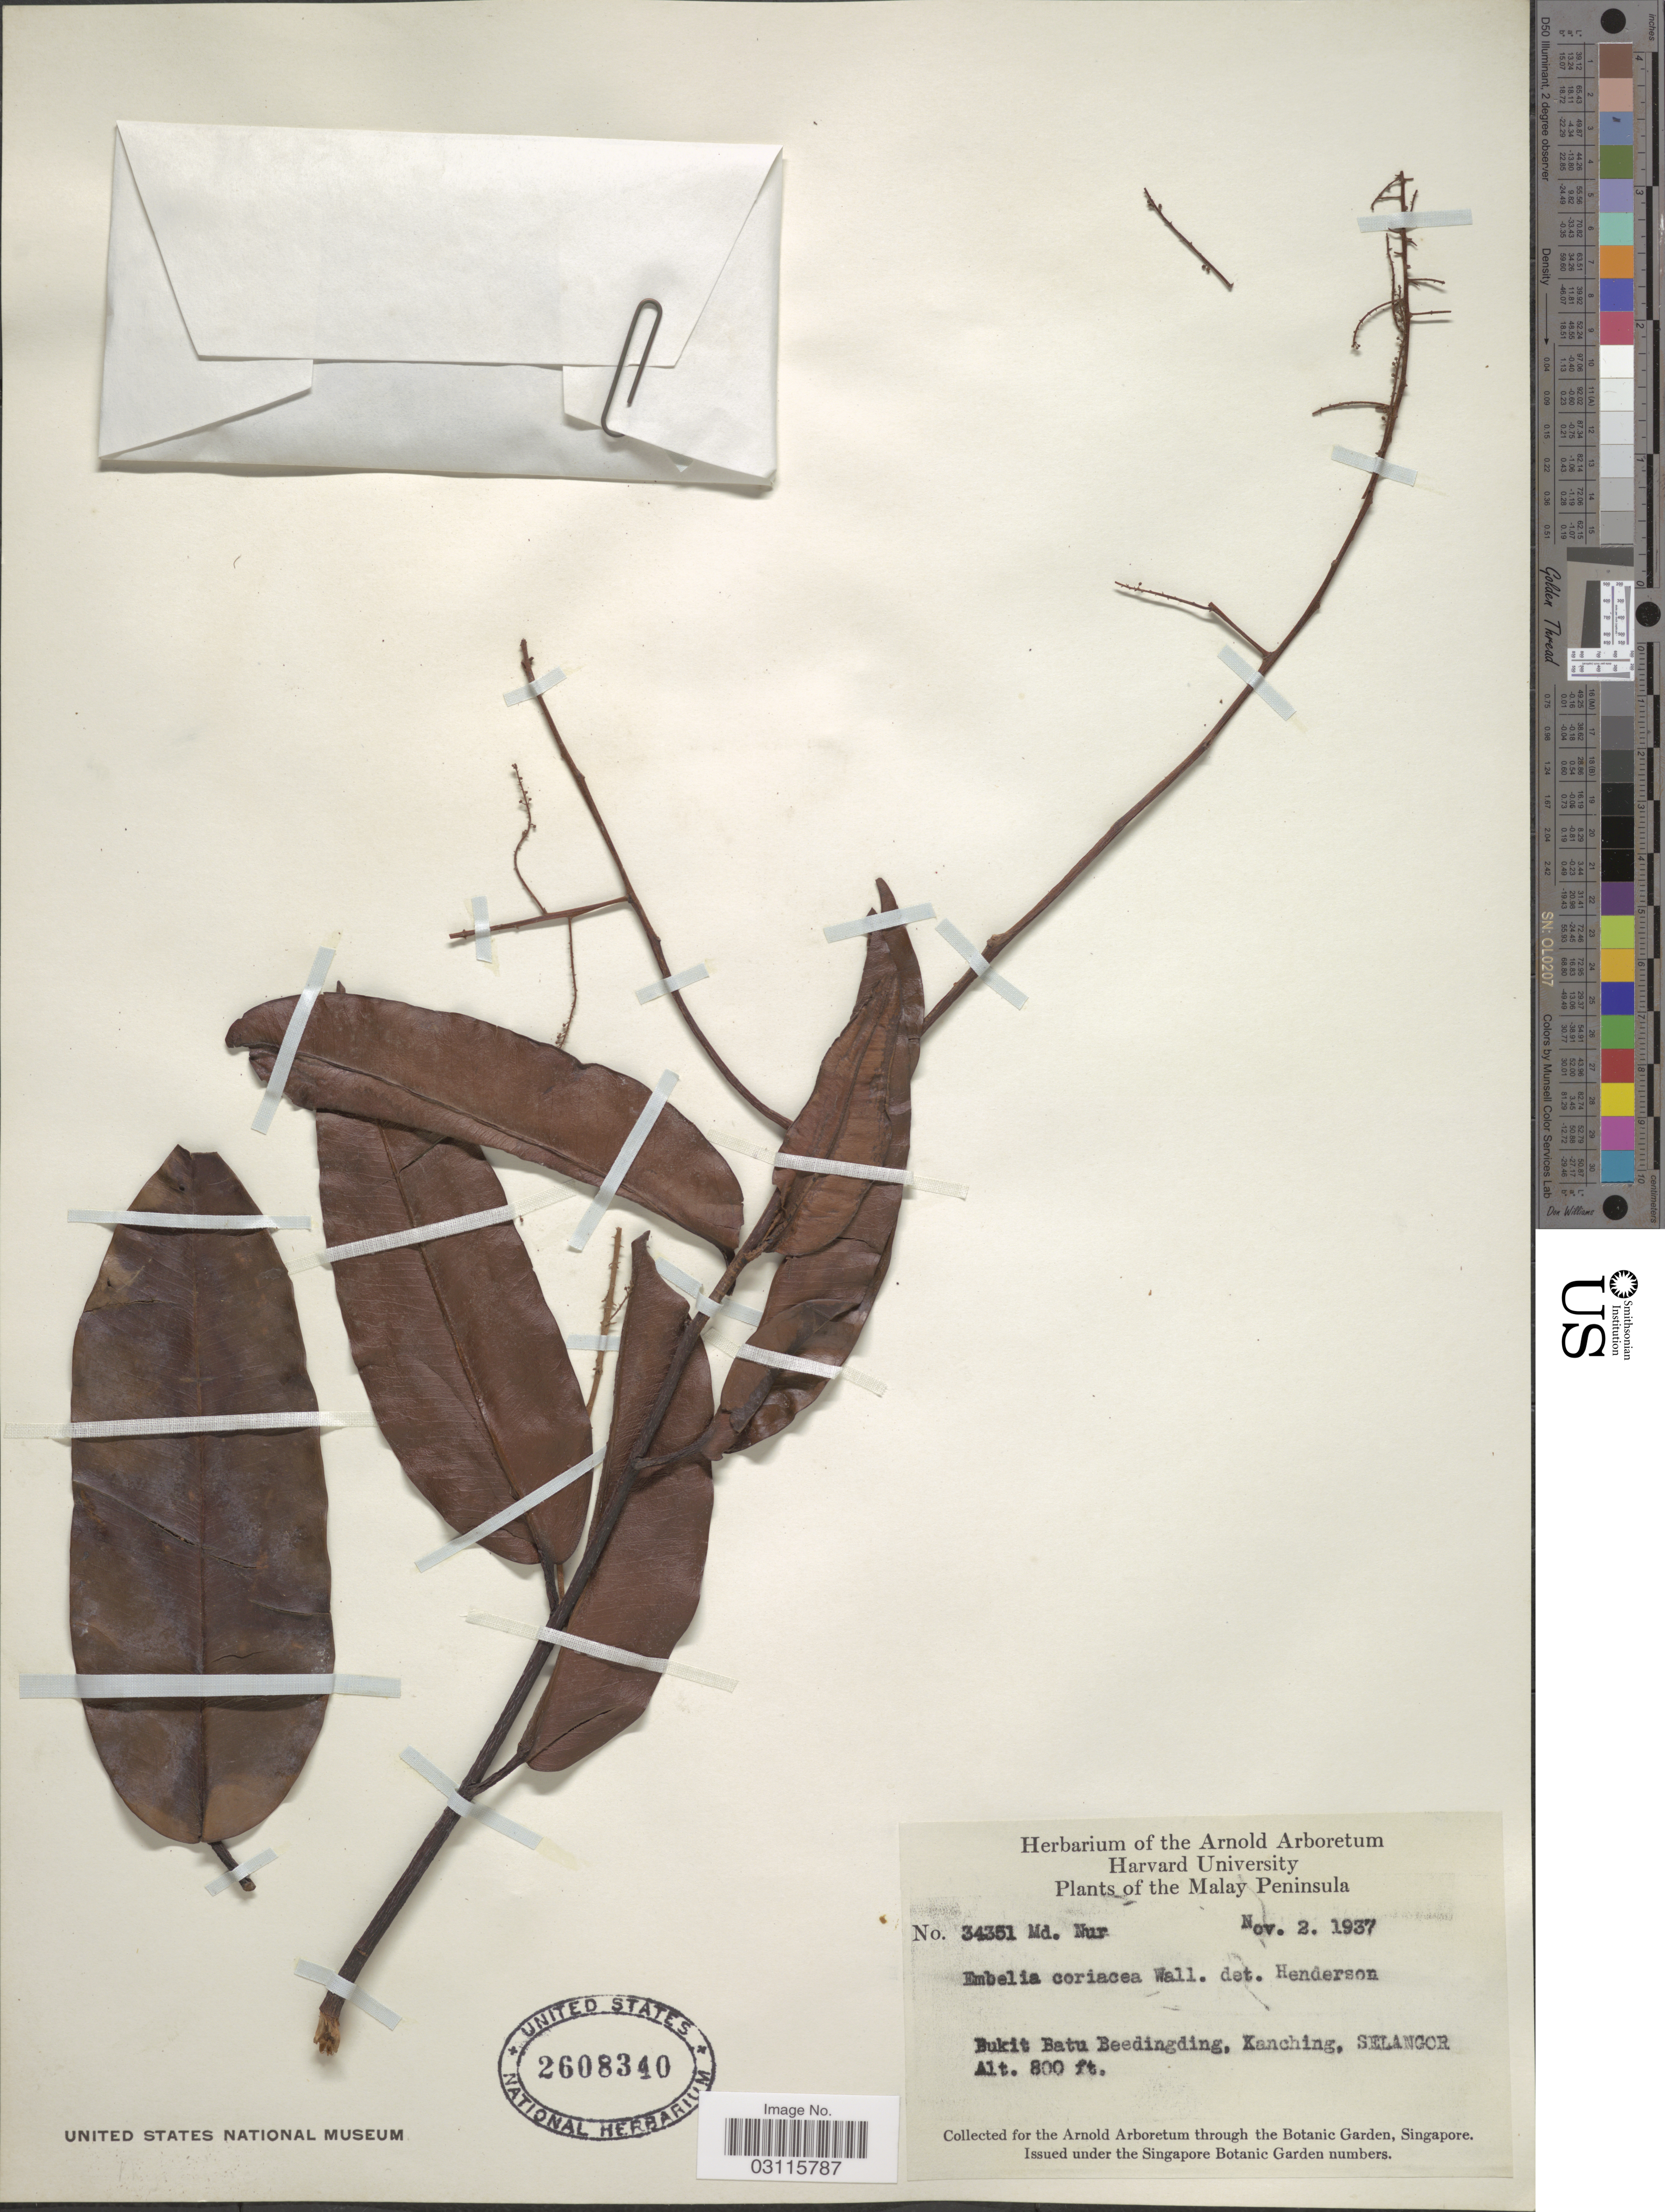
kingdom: Plantae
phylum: Tracheophyta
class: Magnoliopsida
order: Ericales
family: Primulaceae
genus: Embelia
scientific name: Embelia coriacea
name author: Wall. ex A. DC.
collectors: M. Nur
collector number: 34351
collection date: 1937-11-02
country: Malaysia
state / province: Selangor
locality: The Malay Peninsula. Bukit Batu Beedingding, Kanching.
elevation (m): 244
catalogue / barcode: US 2608340